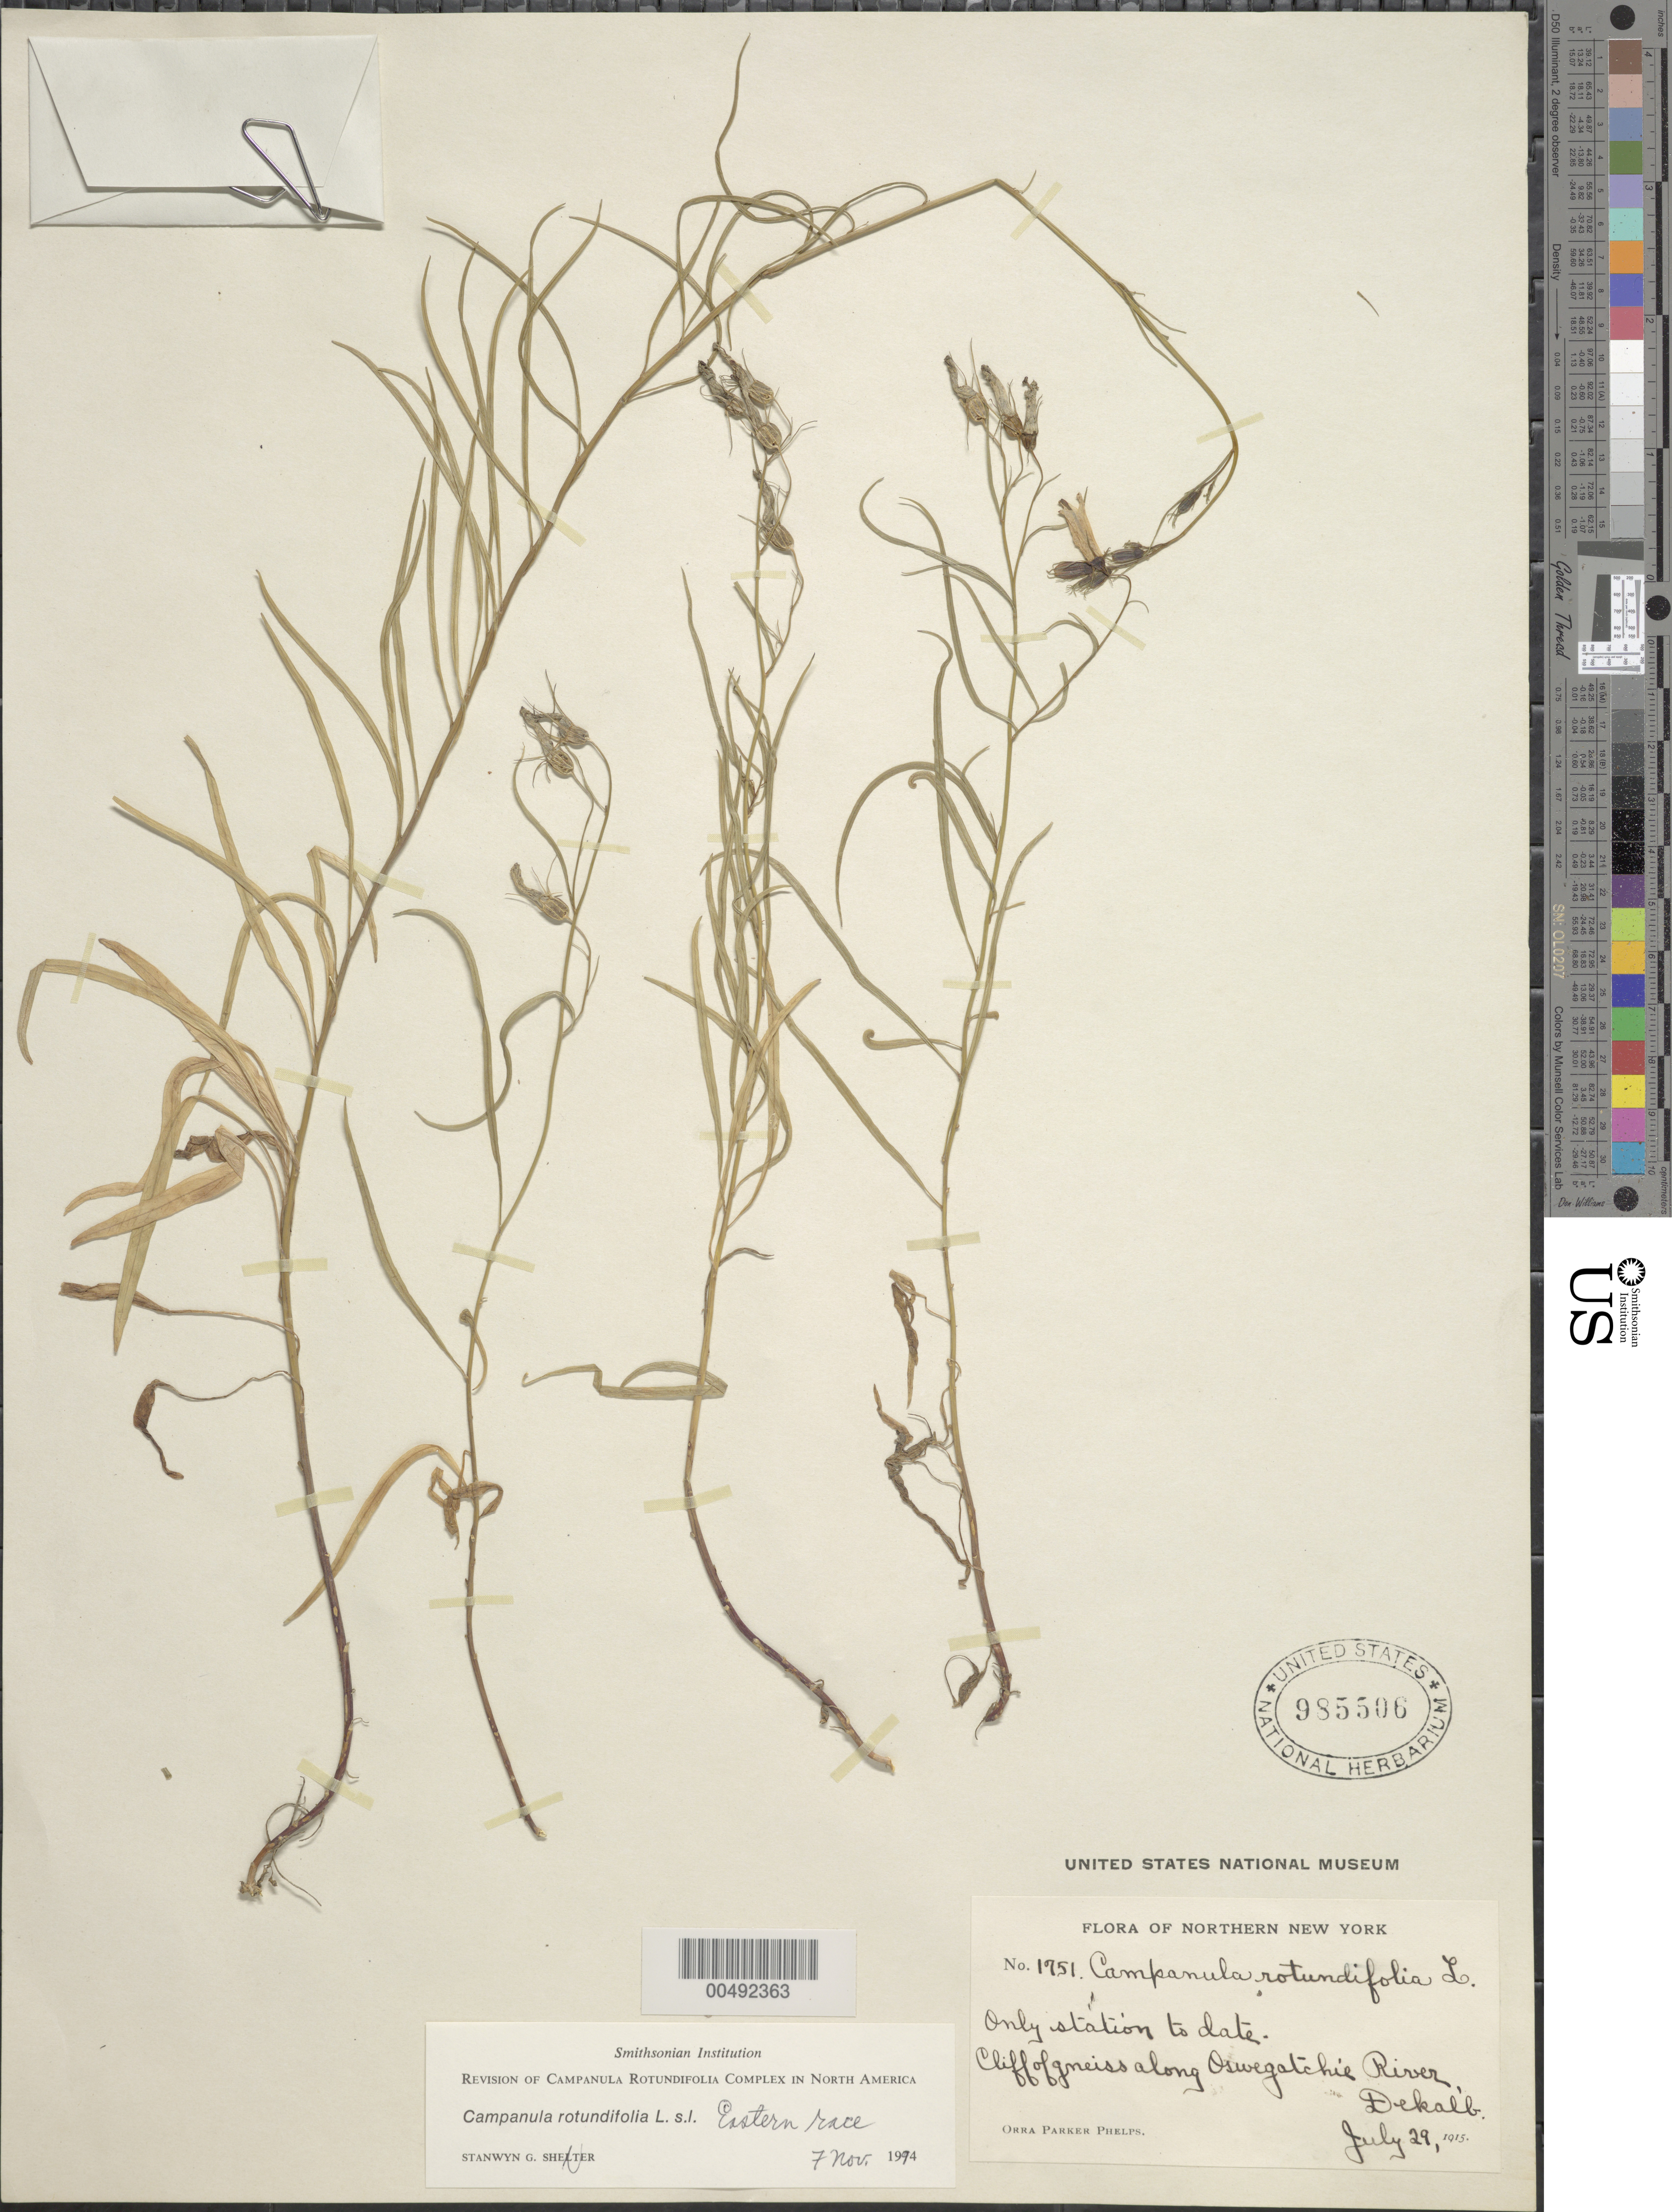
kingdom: Plantae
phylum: Tracheophyta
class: Magnoliopsida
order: Asterales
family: Campanulaceae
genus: Campanula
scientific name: Campanula rotundifolia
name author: L.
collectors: O. P. Phelps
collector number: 1751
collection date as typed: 29 Jul 1915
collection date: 1915-07-29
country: United States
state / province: New York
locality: Along Oswegatchie River, Dekalb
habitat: cliff of gneiss along river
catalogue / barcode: US 985506